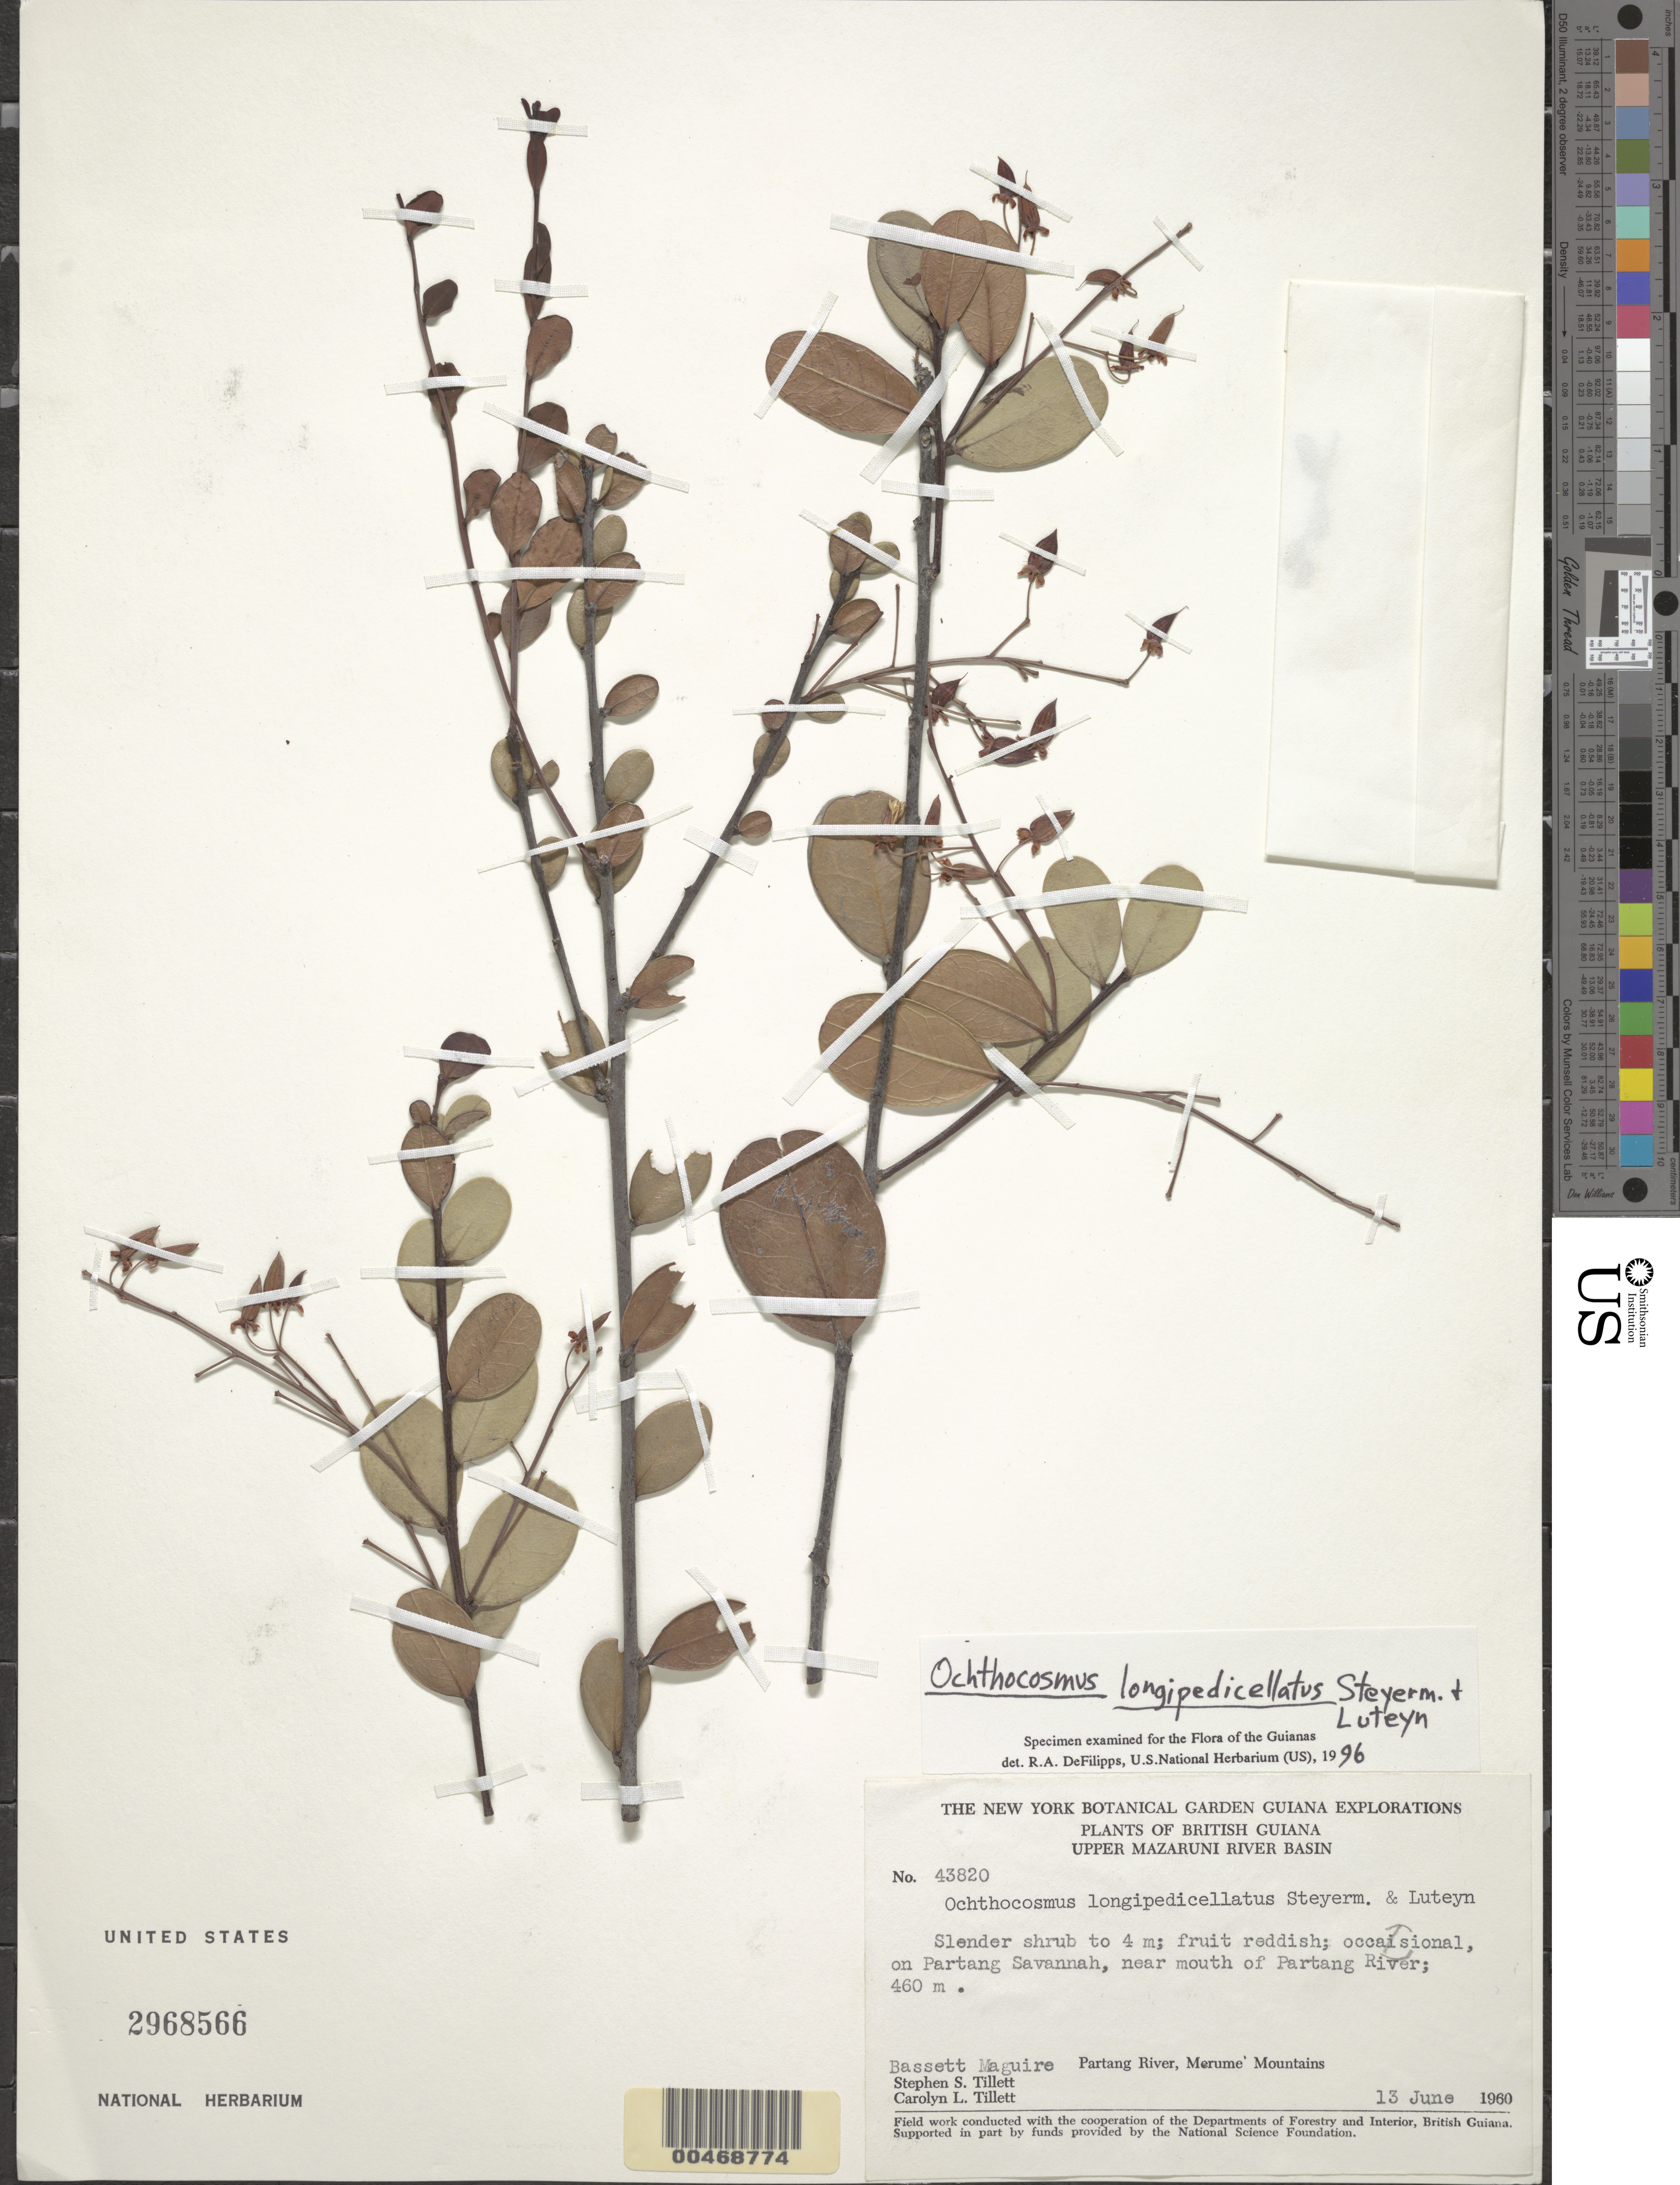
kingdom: Plantae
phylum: Tracheophyta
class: Magnoliopsida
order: Malpighiales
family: Ixonanthaceae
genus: Ochthocosmus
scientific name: Ochthocosmus longipedicellatus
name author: Steyerm. & Luteyn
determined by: DeFilipps, R. A.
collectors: B. Maguire, S. S. Tillett & C. L. Tillett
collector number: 43820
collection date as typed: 13-Jun-60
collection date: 1960-06-13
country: Guyana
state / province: Cuyuni-Mazaruni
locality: Merume Mts., Partang River, Partang Savanna near mouth of river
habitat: Savanna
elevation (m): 460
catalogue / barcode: US 2968566